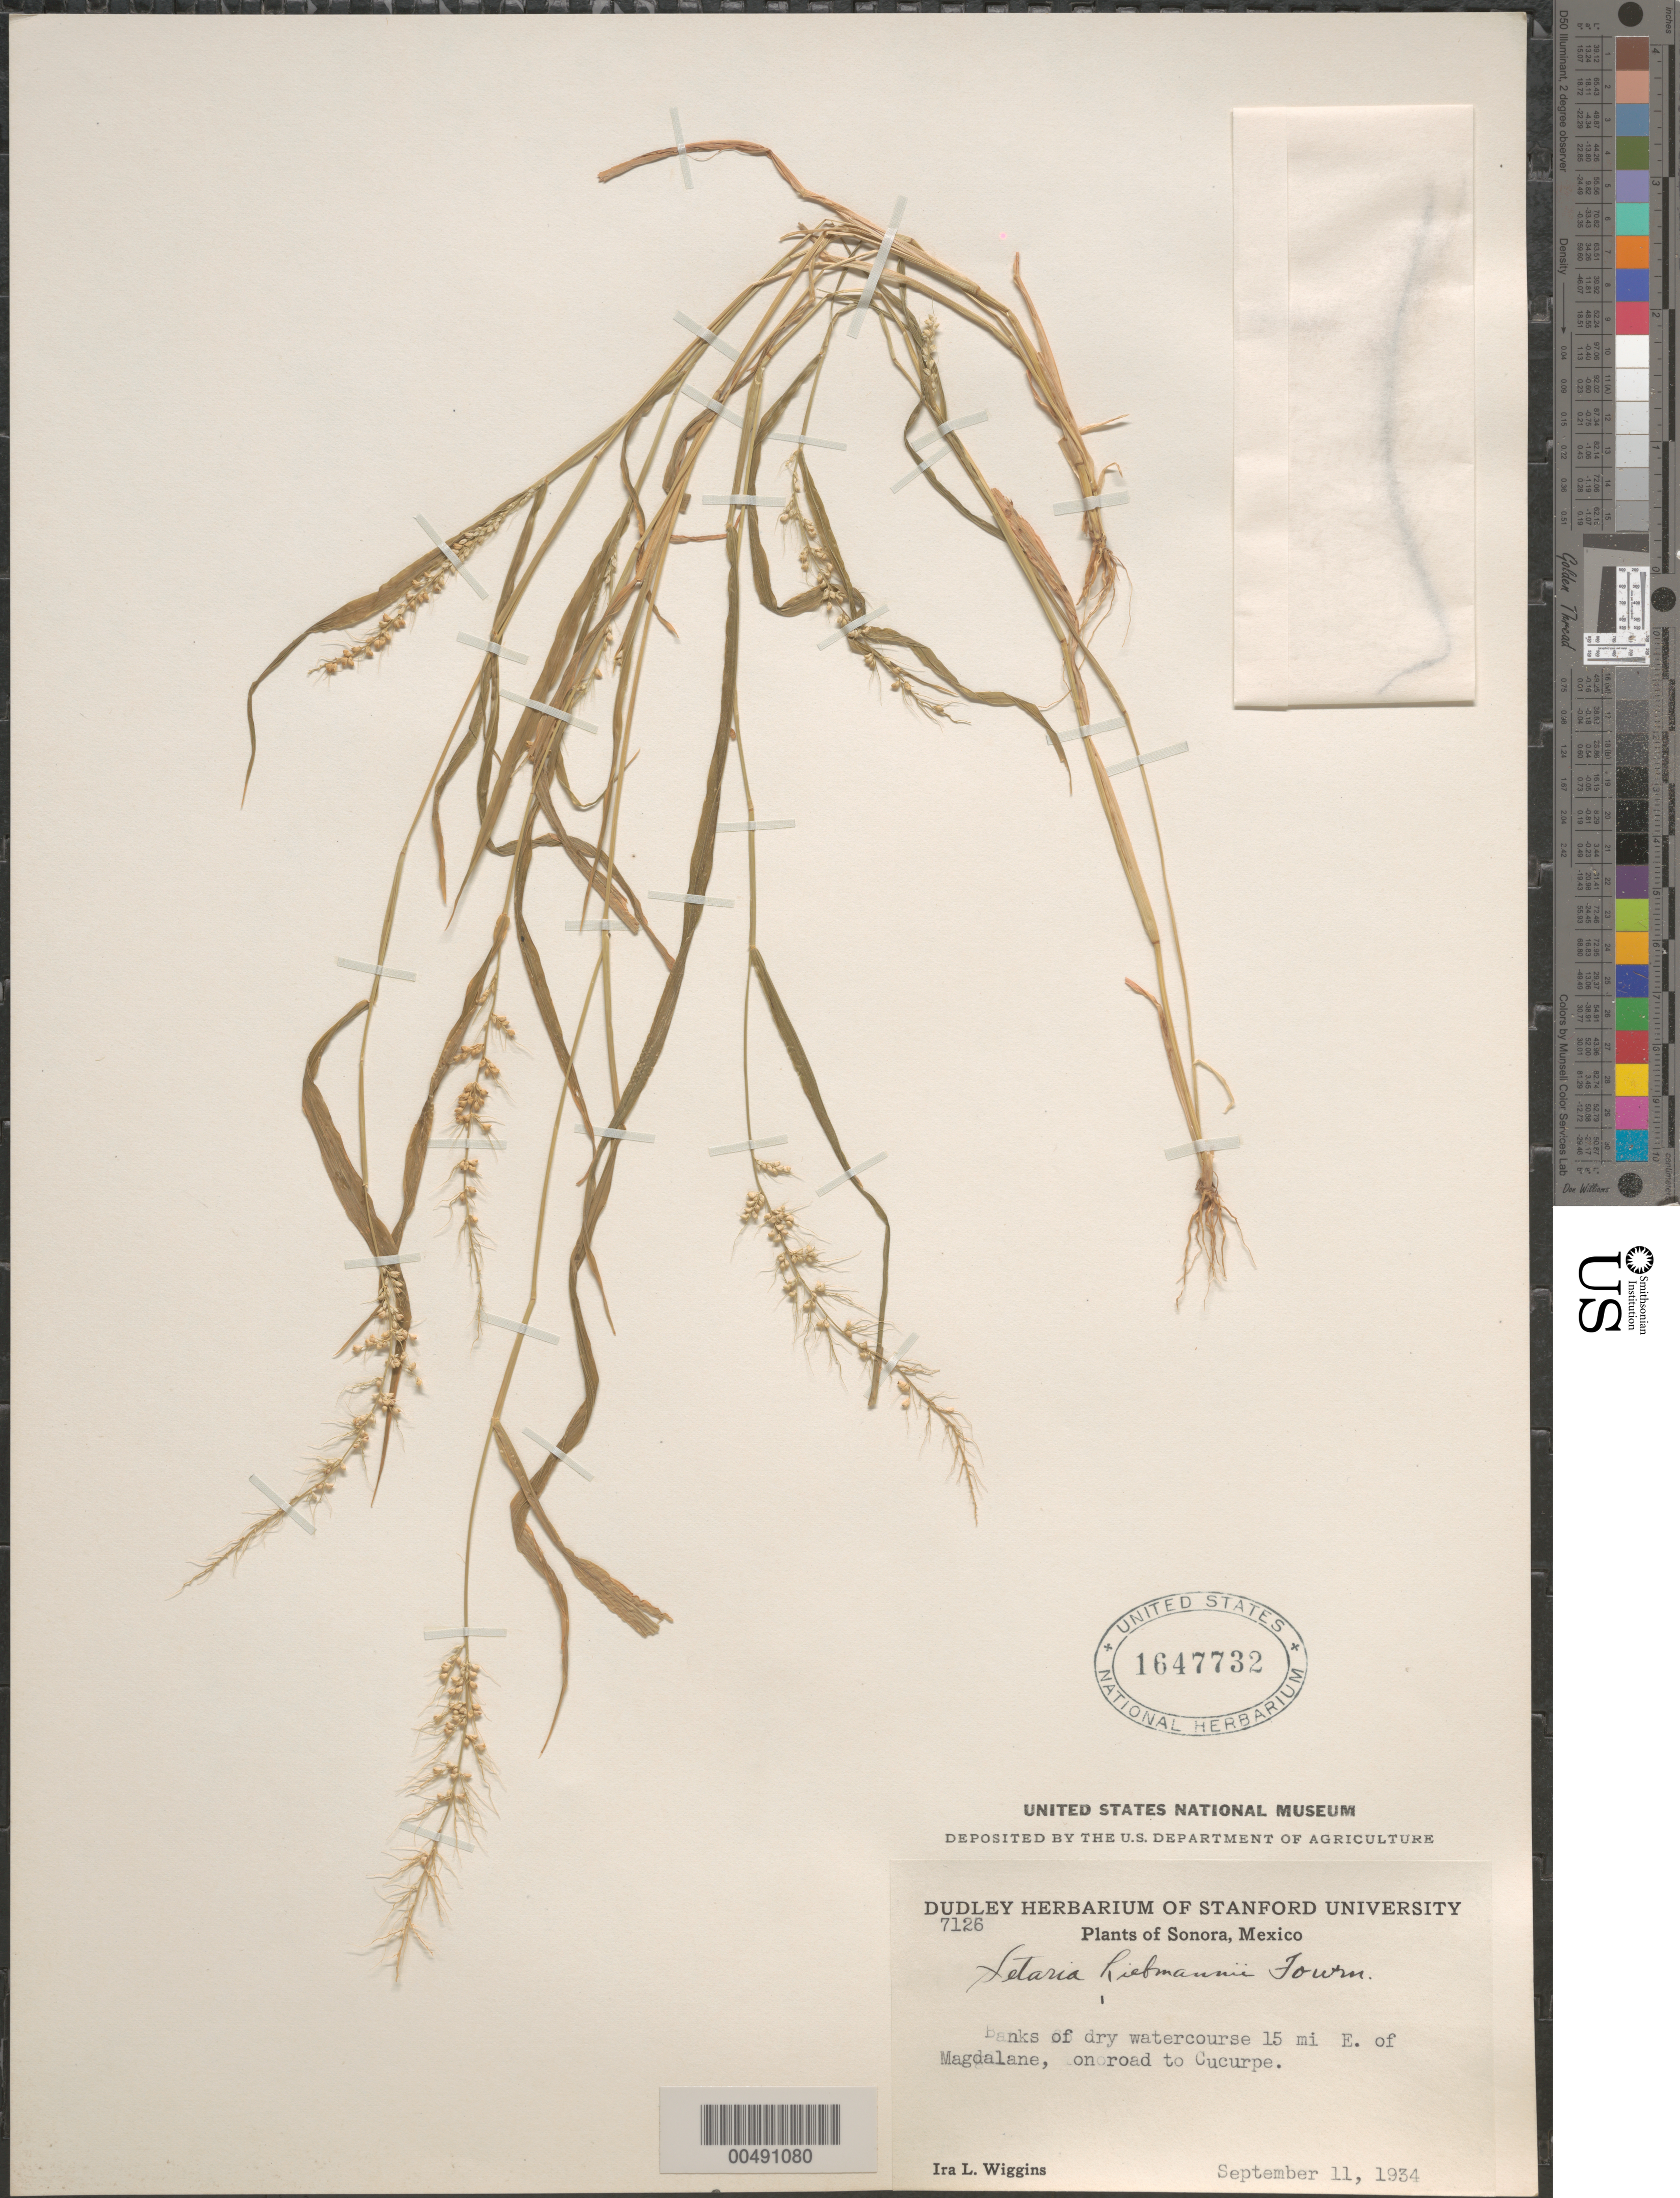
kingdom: Plantae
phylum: Tracheophyta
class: Liliopsida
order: Poales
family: Poaceae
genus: Setaria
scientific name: Setaria liebmannii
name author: E. Fourn.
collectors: I. L. Wiggins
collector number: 7126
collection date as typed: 11 Sep 1934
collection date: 1934-09-11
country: Mexico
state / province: Sonora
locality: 15 mi E of Magdalane, on road to Cucurpe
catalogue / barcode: US 1647732